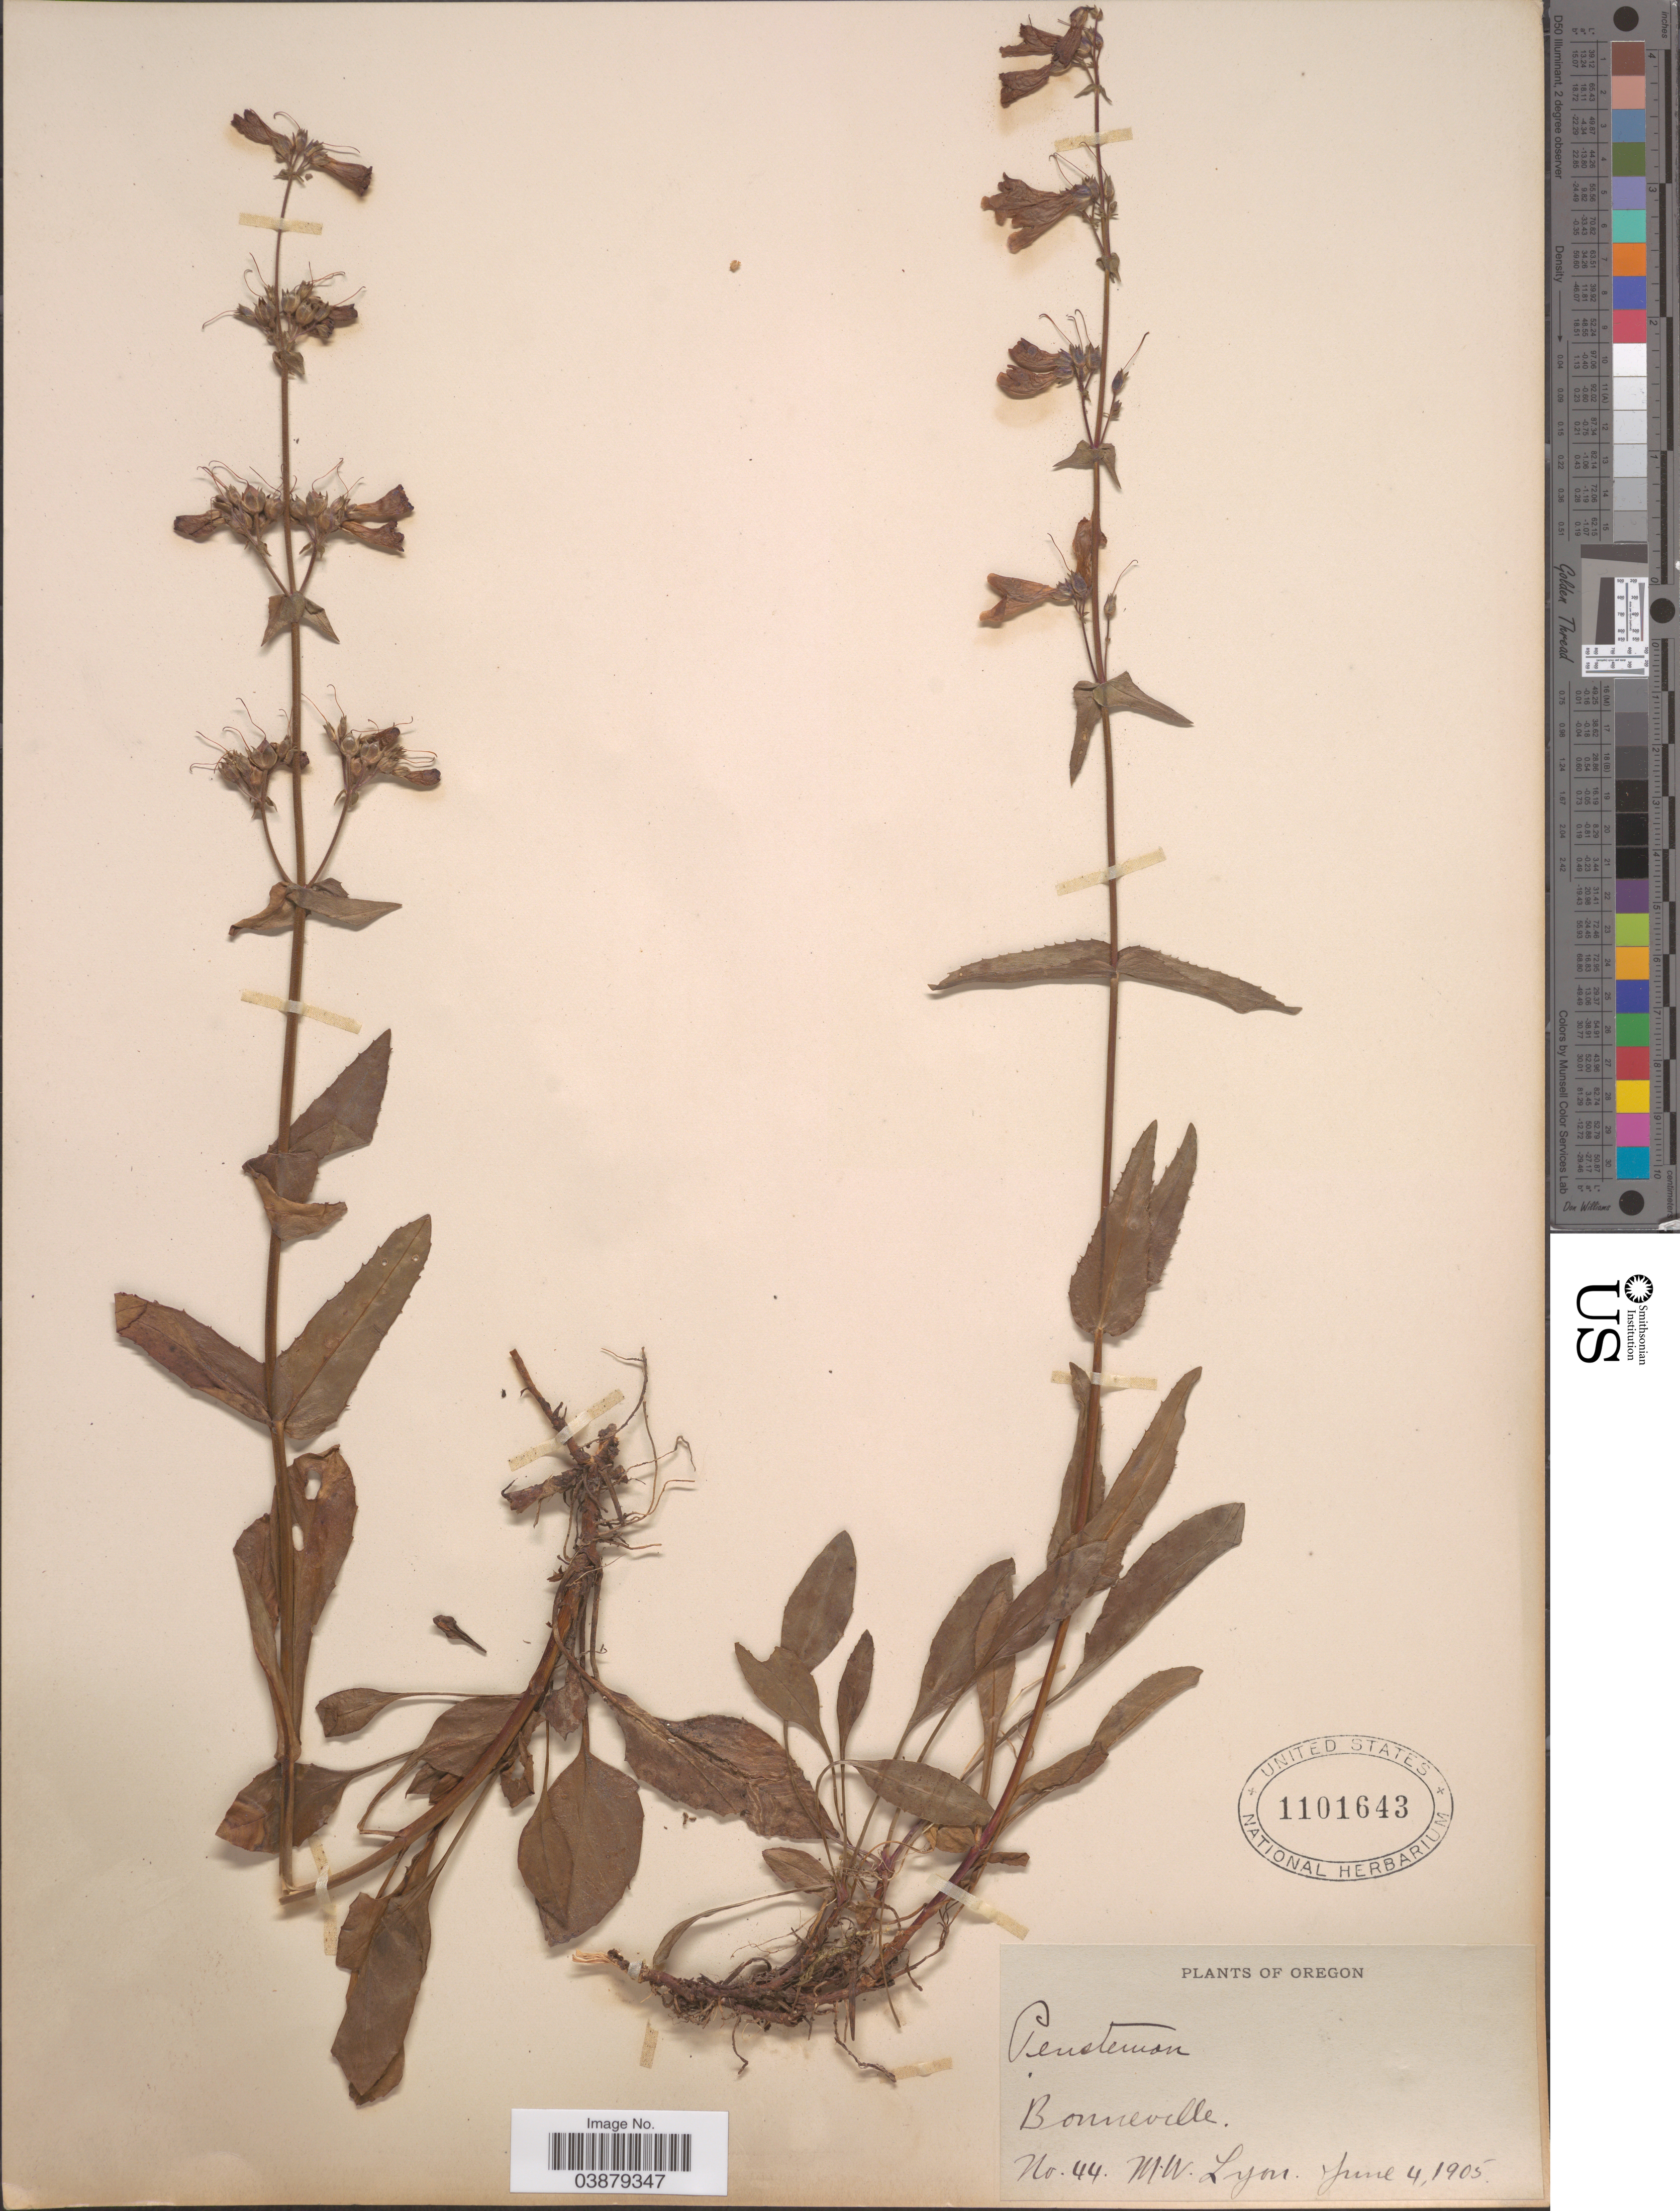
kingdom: Plantae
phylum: Tracheophyta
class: Magnoliopsida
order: Lamiales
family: Plantaginaceae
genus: Penstemon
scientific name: Penstemon wilcoxii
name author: Rydb.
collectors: M. W. Lyon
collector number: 44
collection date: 1905-06-04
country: United States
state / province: Oregon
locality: Bonneville.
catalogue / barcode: US 1101643